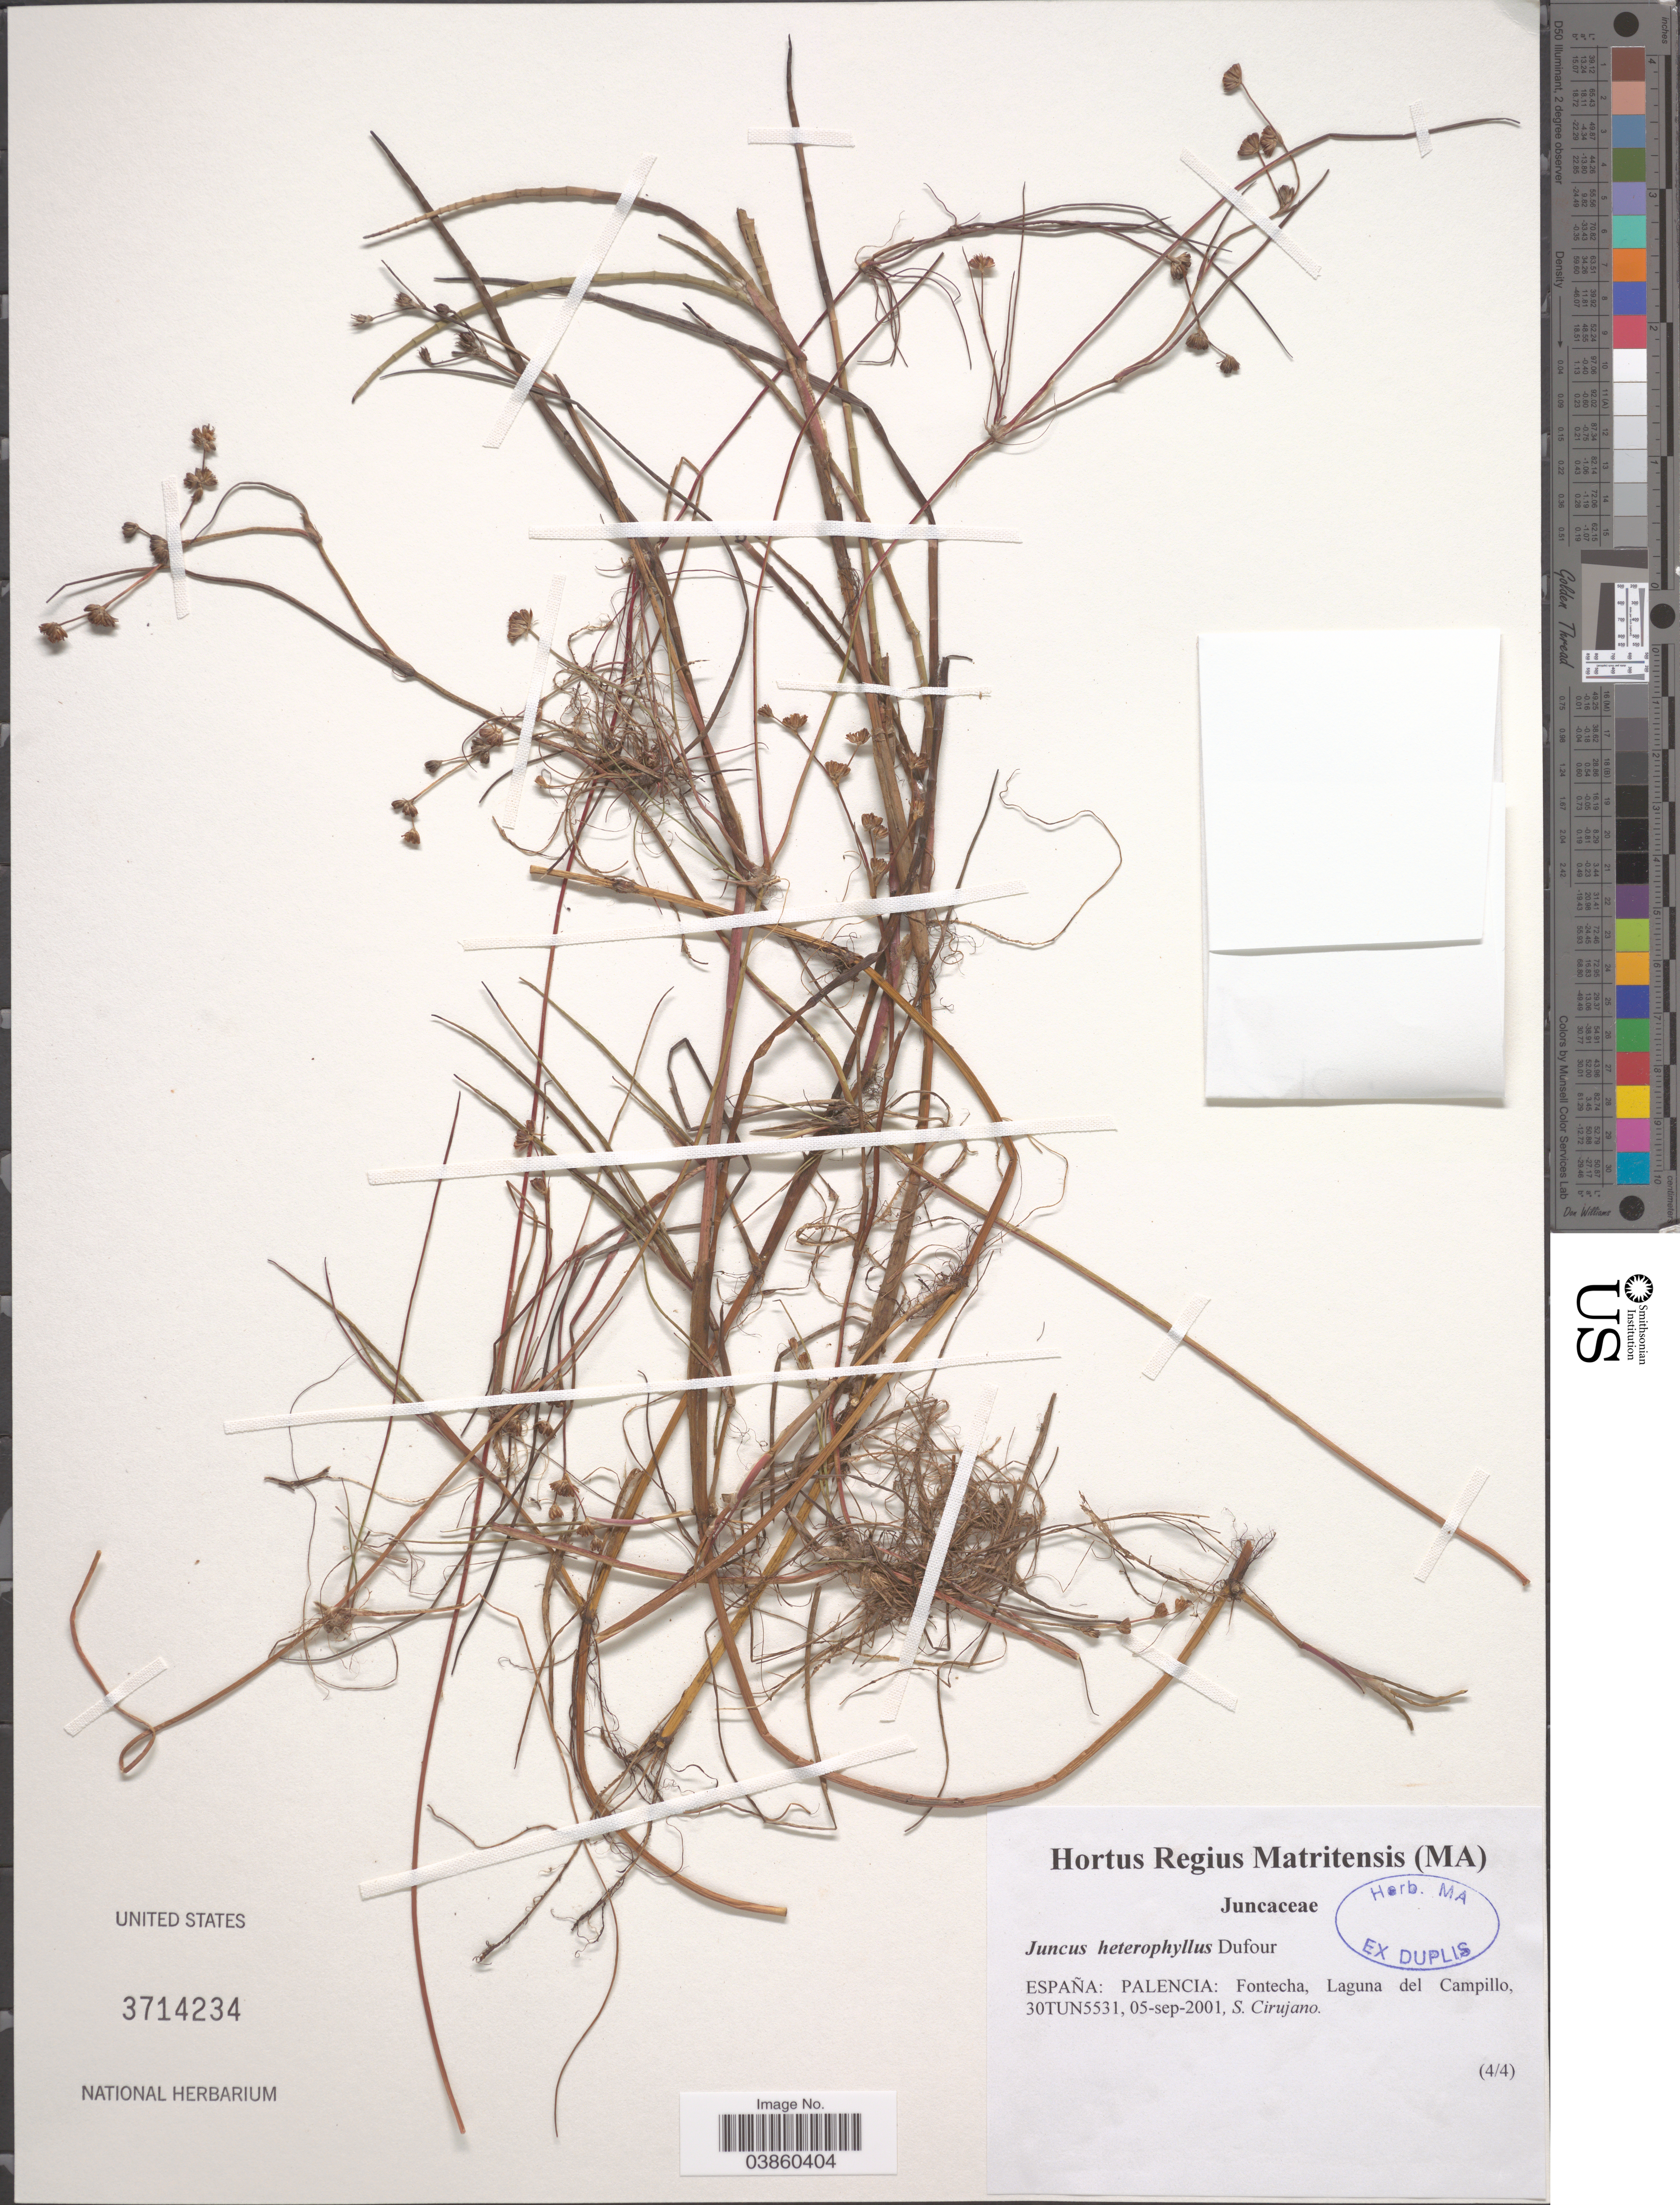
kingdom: Plantae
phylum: Tracheophyta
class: Liliopsida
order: Poales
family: Juncaceae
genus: Juncus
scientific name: Juncus heterophyllus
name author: Dufour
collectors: S. Cirujano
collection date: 2001-09-05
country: Spain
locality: Palencia: Fontecha, Laguna del Campillo, 30TUN5531.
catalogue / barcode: US 3714234